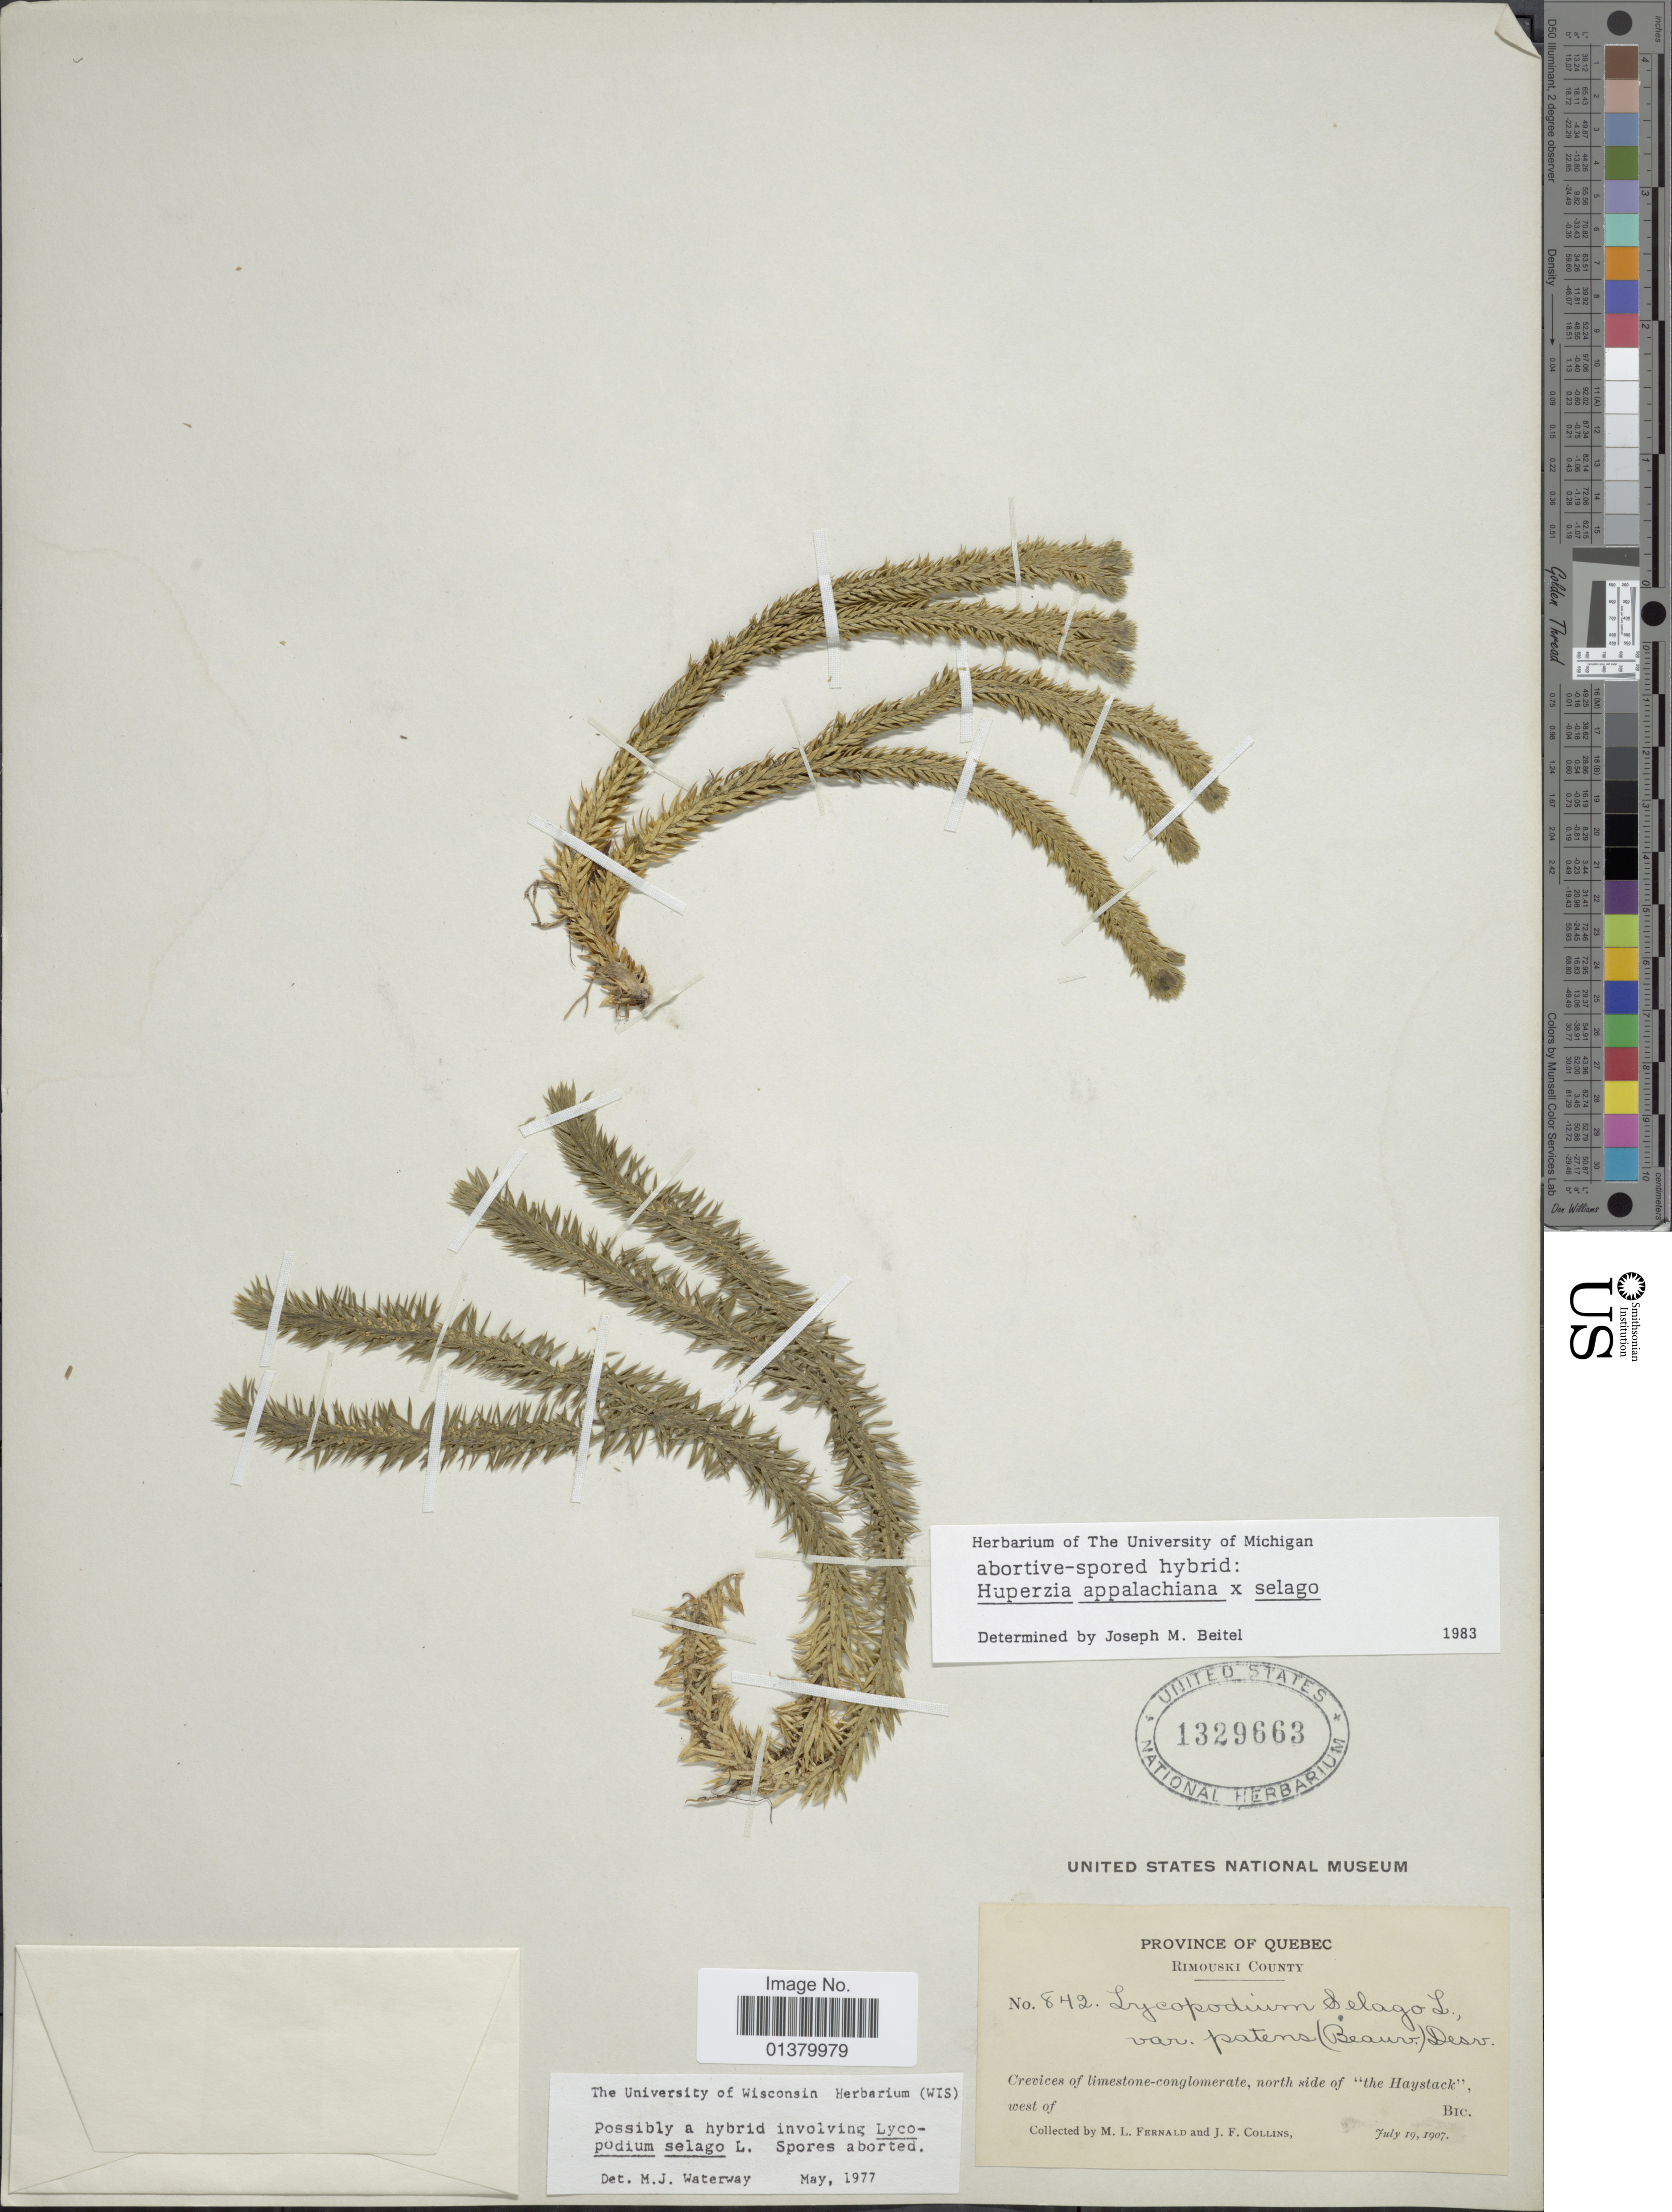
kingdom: Plantae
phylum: Tracheophyta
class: Lycopodiopsida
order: Lycopodiales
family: Lycopodiaceae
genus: Huperzia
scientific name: Huperzia appalachiana x H. selago (L.) Bernh. ex Schrank & Mart.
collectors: M. L. Fernald & J. Collins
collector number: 842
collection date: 1907-07-19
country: Canada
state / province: Quebec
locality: Province of Quebec, Rimouski County, Crevices of limestone-conglomerate, north side of 'the Haystack' west of Bic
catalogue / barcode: US 1329663